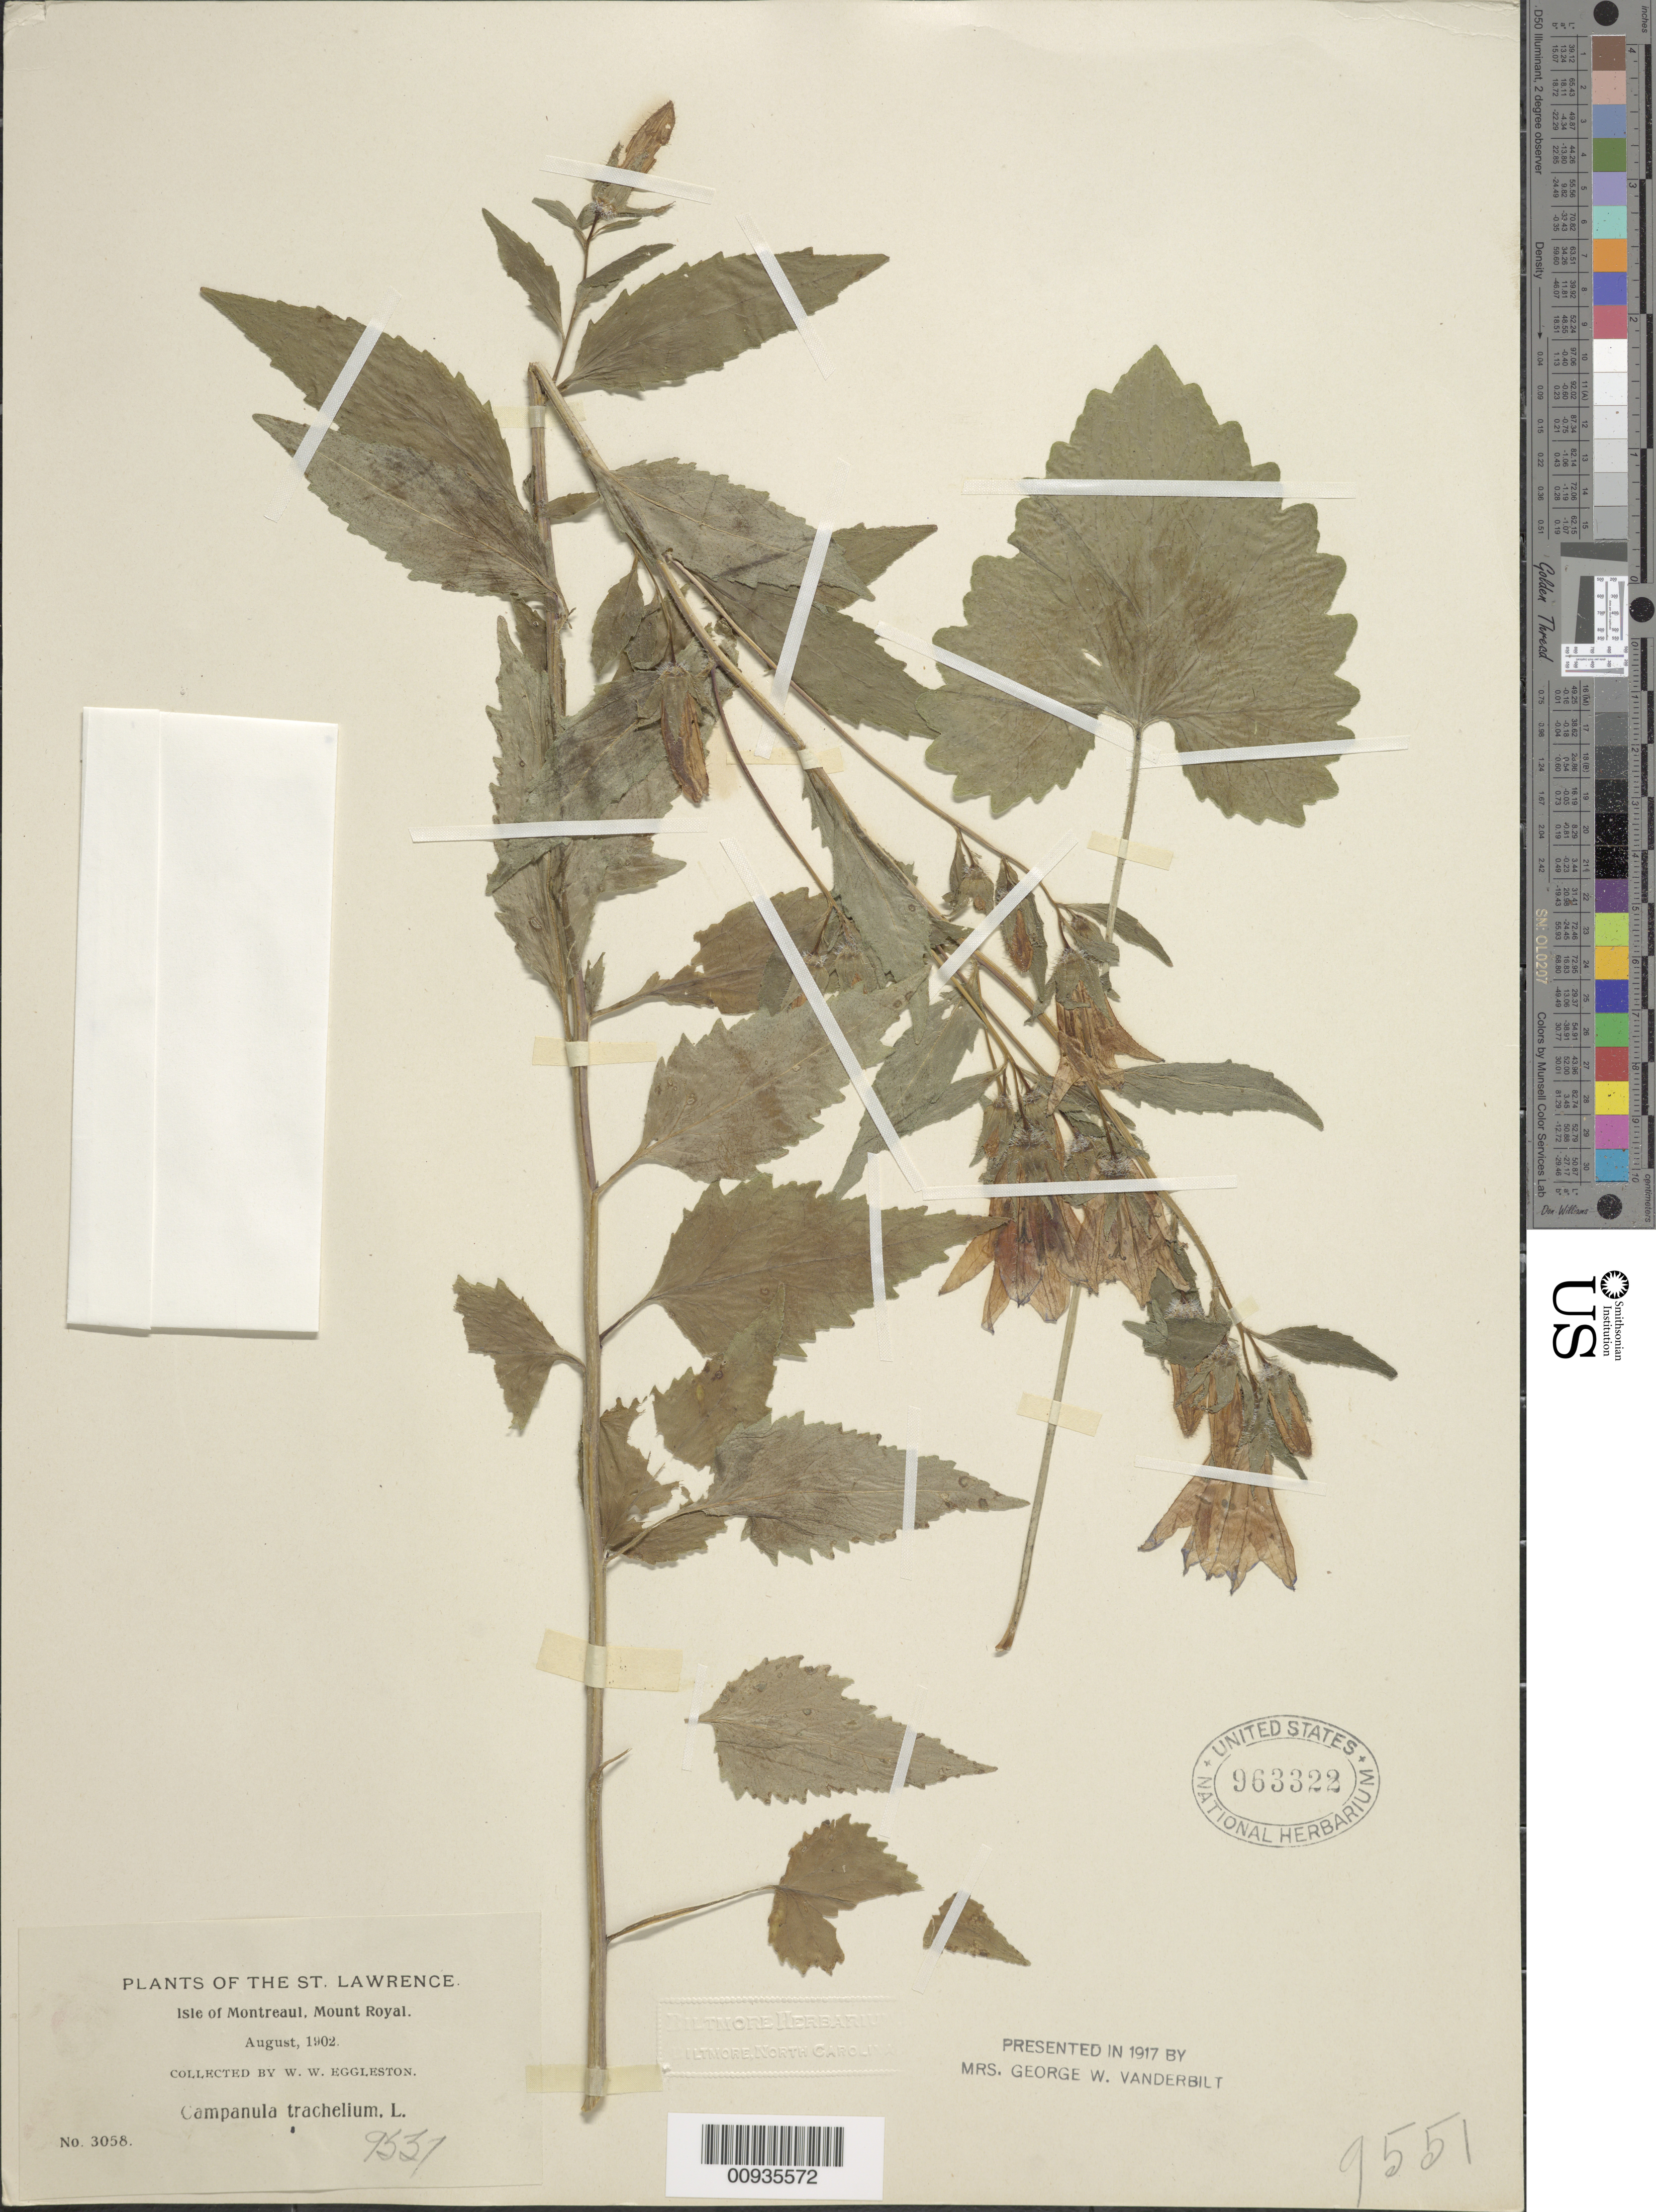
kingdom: Plantae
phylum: Tracheophyta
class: Magnoliopsida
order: Asterales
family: Campanulaceae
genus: Campanula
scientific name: Campanula trachelium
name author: L.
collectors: W. W. Eggleston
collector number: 3058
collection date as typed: Aug 1902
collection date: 1902-08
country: Canada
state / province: Quebec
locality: Isle of Montreaul, Mount Royal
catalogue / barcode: US 963322